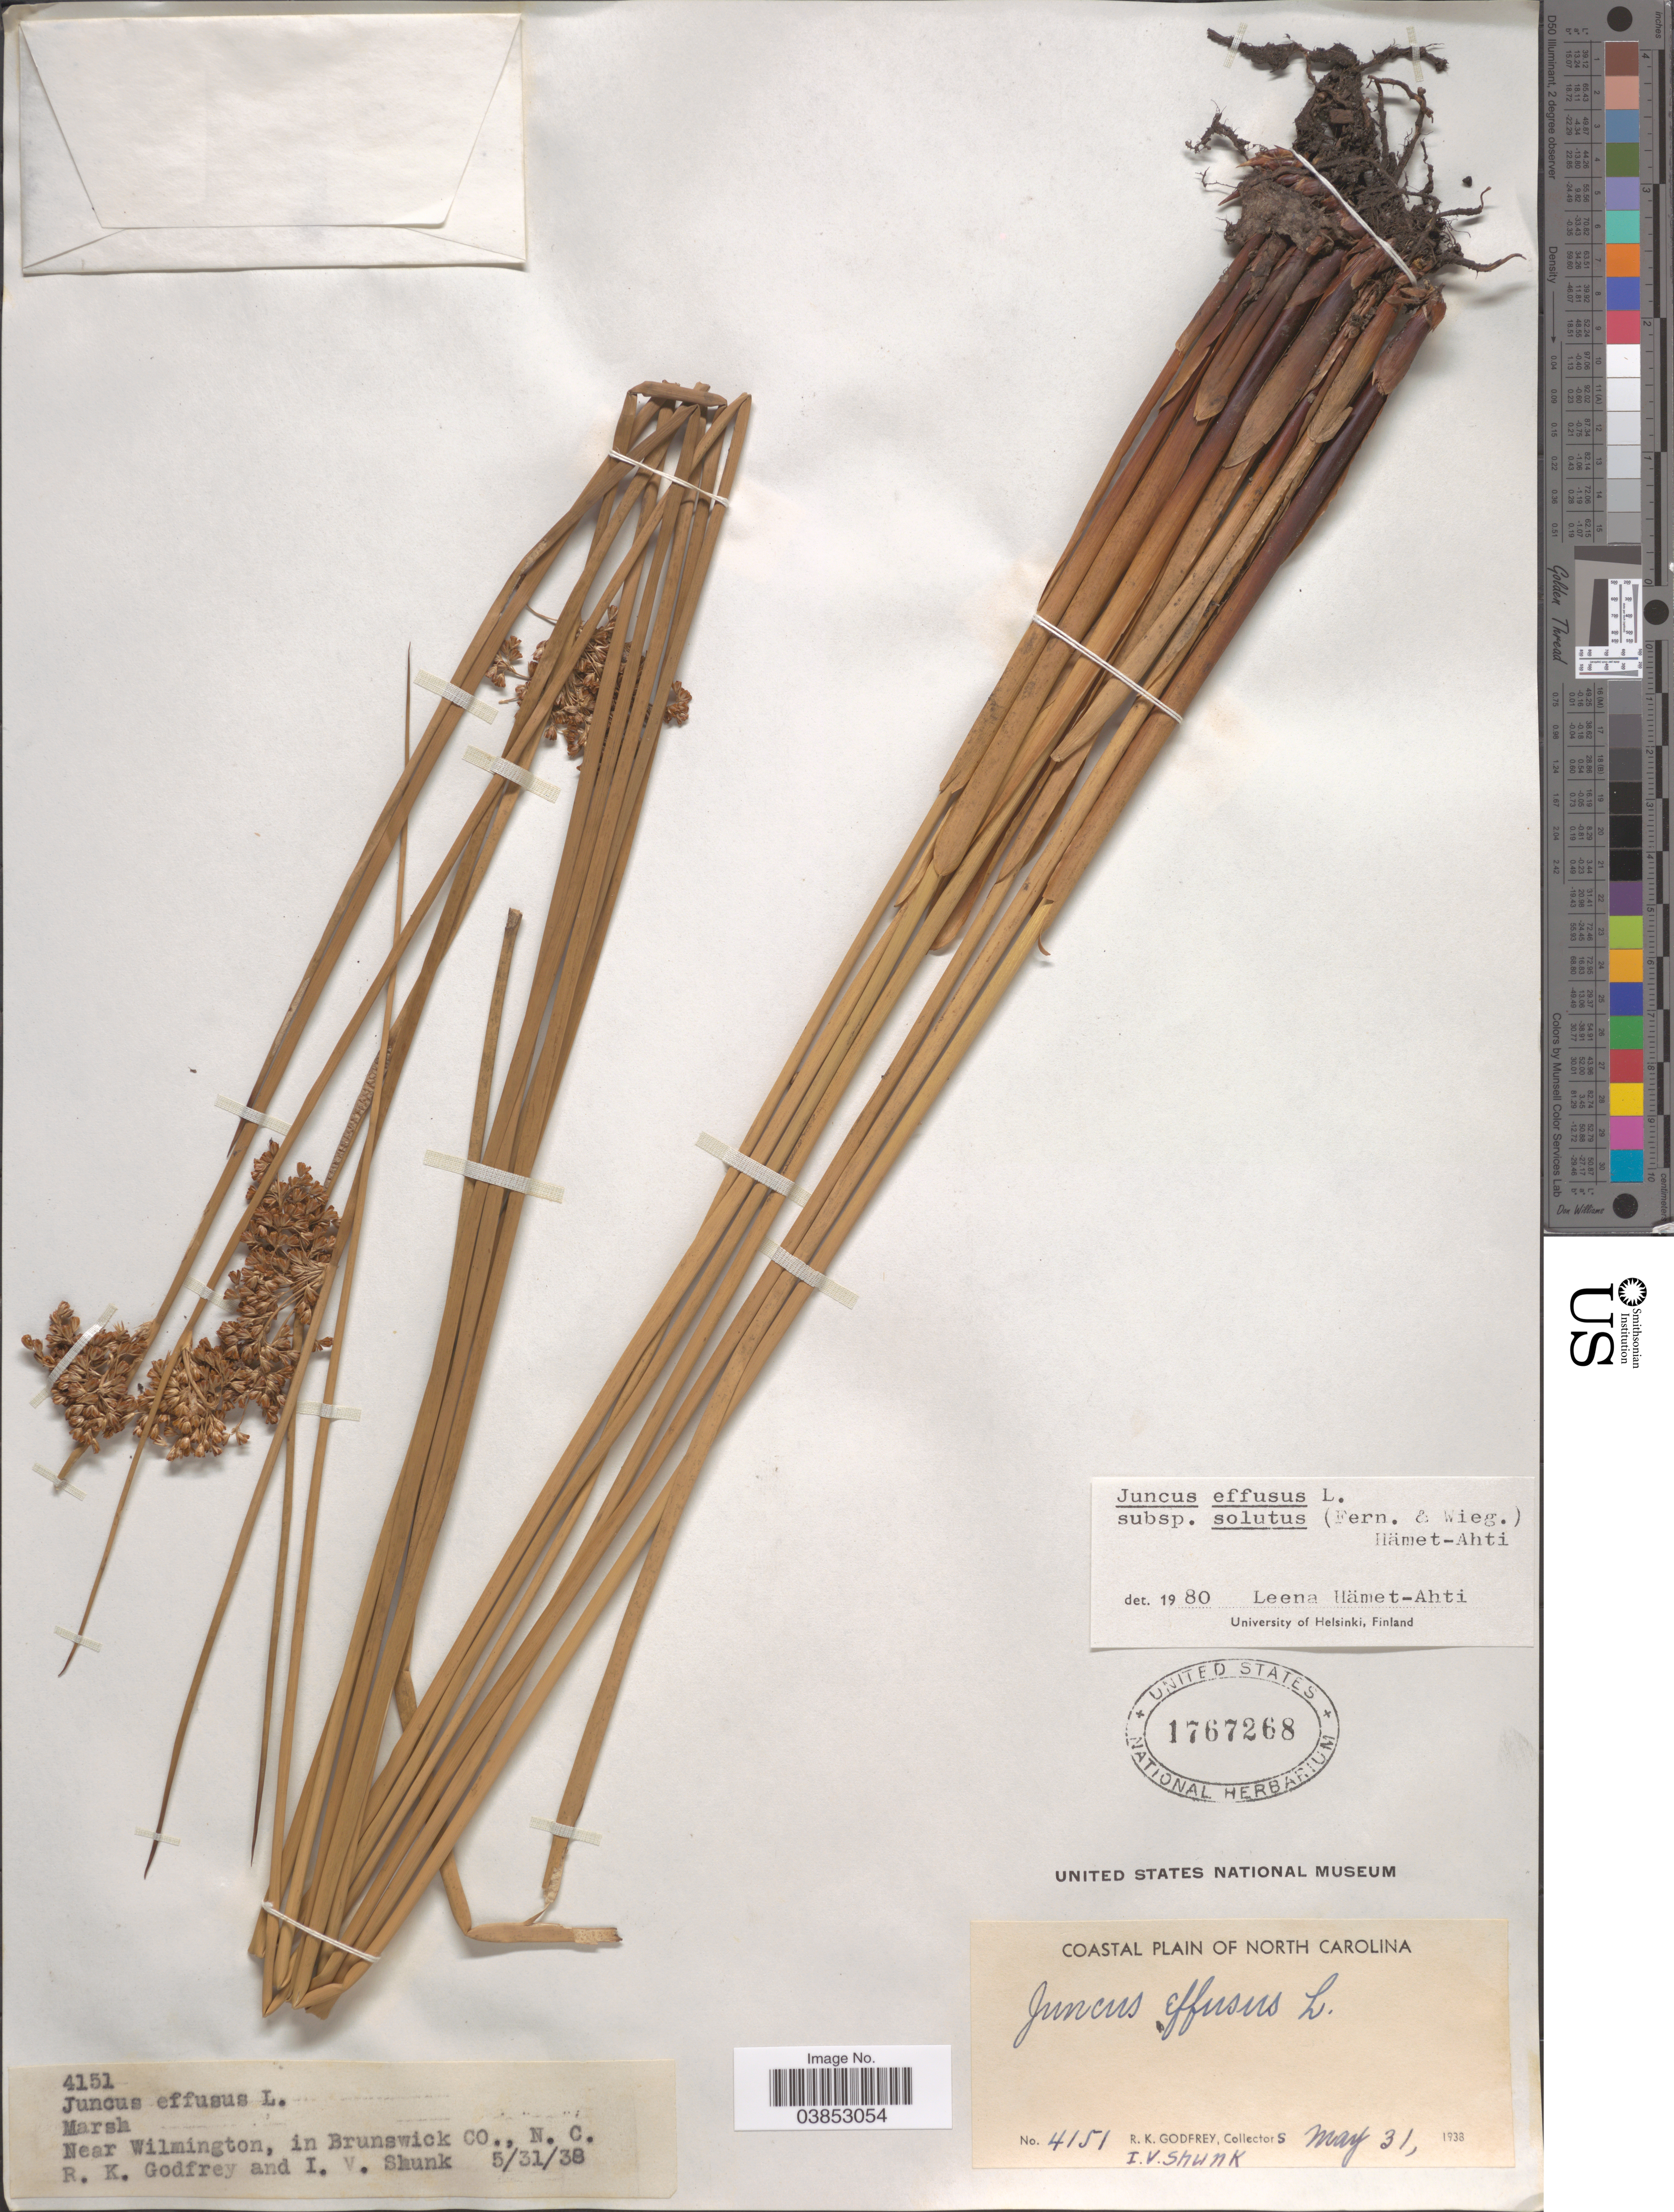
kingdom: Plantae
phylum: Tracheophyta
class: Liliopsida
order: Poales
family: Juncaceae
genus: Juncus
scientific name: Juncus effusus var. solutus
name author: Fernald & Wiegand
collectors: R. K. Godfrey & I. Shunk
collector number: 4151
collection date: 1938-05-31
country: United States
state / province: North Carolina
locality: Coastal Plain of North Carolina. Near Wilmington, in Brunswick Co.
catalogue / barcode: US 1767268